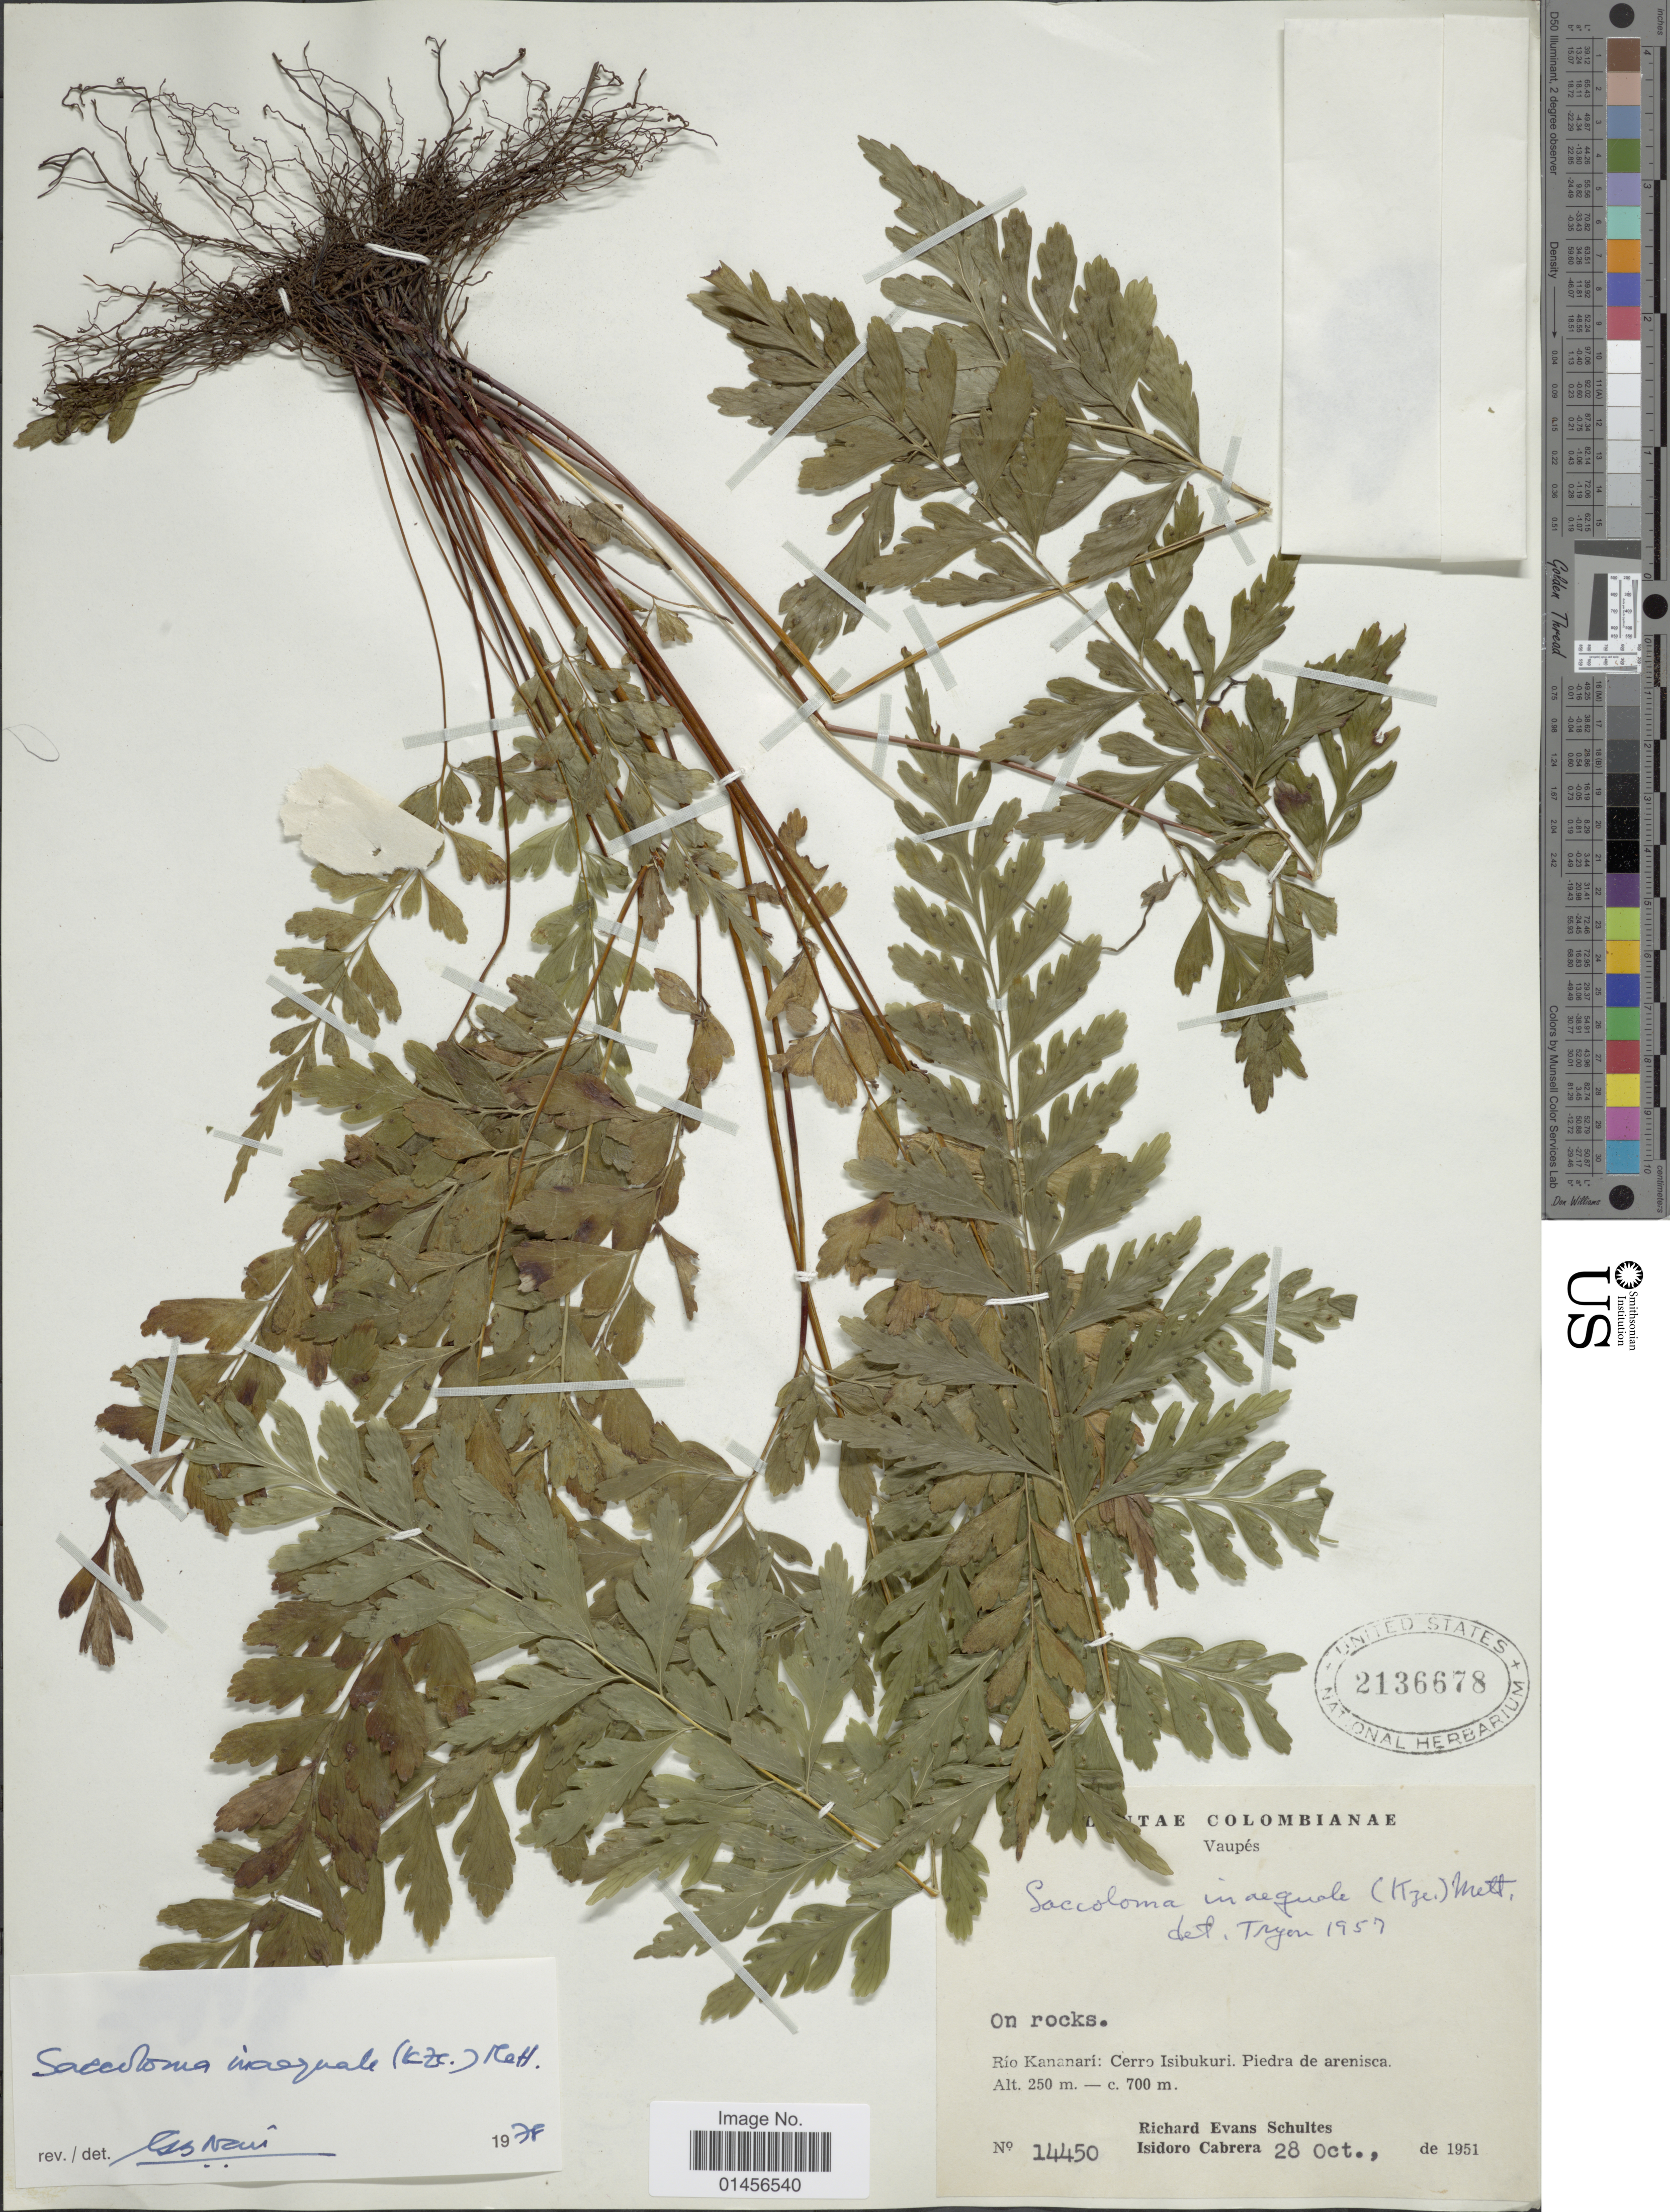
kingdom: Plantae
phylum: Tracheophyta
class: Polypodiopsida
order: Polypodiales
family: Saccolomataceae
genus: Saccoloma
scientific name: Saccoloma inaequale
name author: (Kunze) Mett.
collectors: R. E. Schultes & I. Cabrera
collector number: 14450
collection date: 1951-10-28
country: Colombia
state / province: Vaupés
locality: Río Kananarí: Cerro Isibukuri, Piedra de arenisca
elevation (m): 250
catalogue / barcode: US 2136678